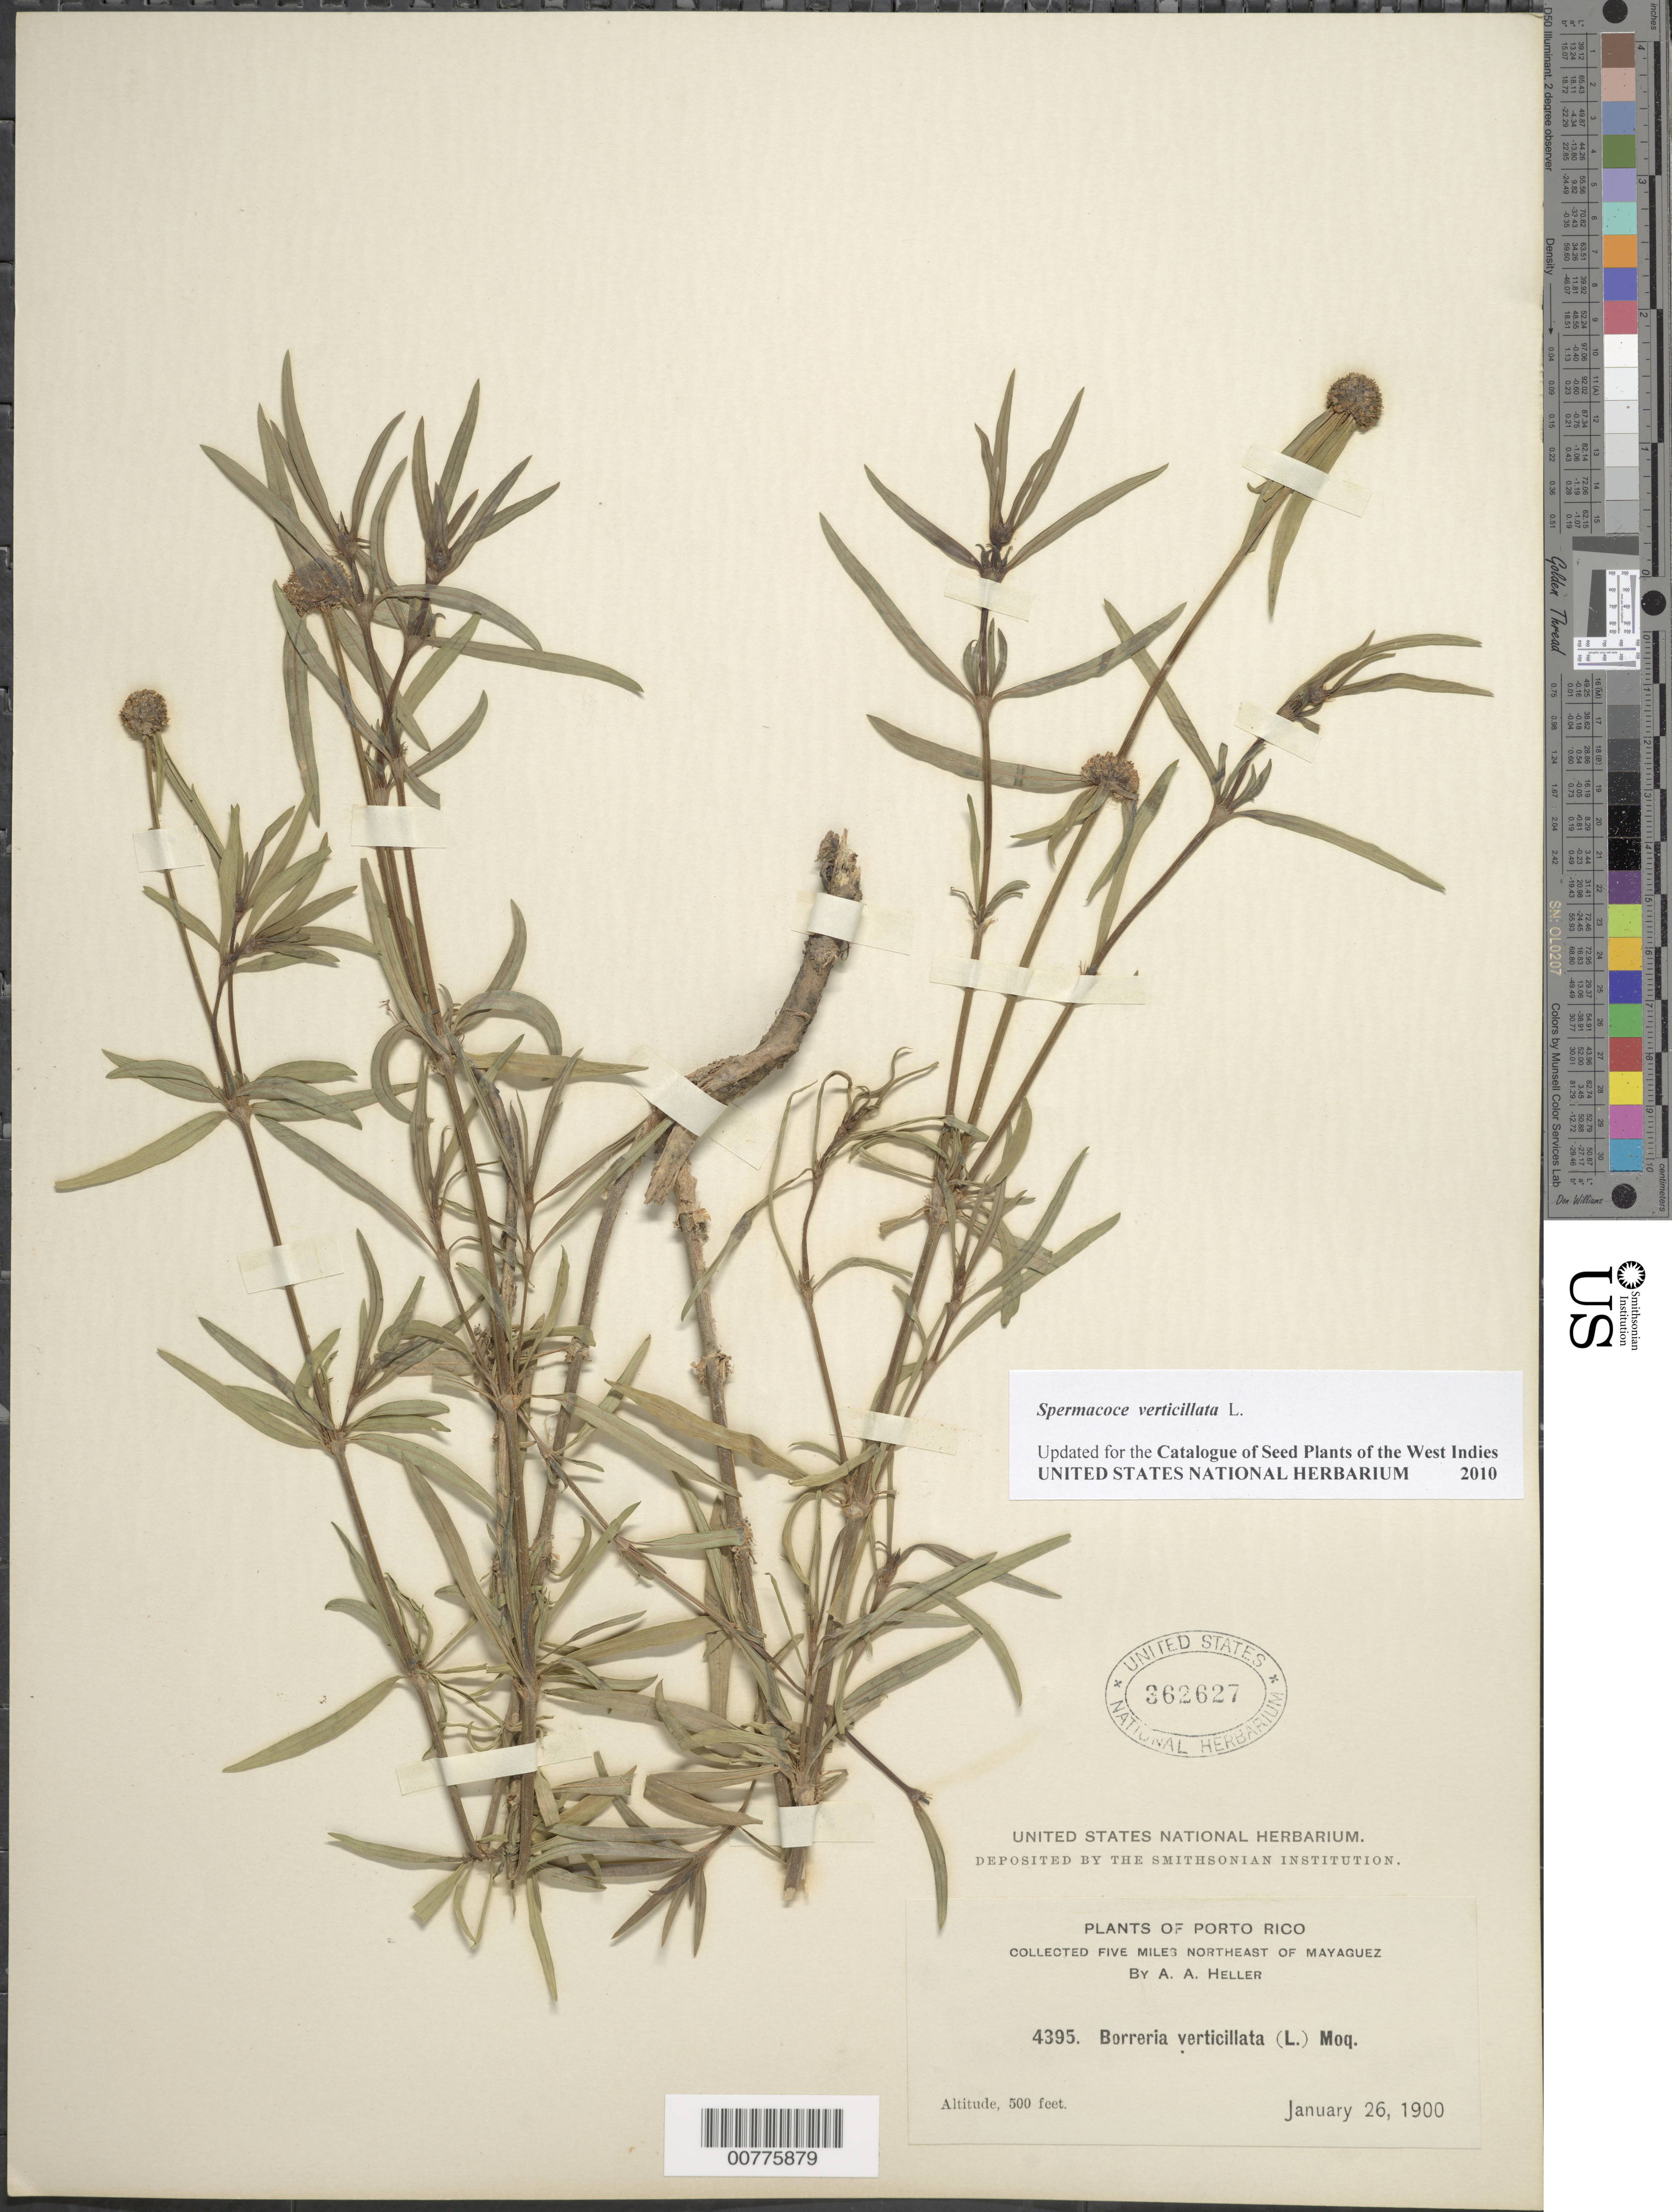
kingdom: Plantae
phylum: Tracheophyta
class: Magnoliopsida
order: Gentianales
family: Rubiaceae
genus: Spermacoce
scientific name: Spermacoce verticillata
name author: L.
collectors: A. A. Heller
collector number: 4395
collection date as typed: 26 Jan 1900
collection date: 1900-01-26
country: Puerto Rico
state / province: Mayagüez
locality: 5 miles northeast of Mayagüez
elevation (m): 152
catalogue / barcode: US 362627